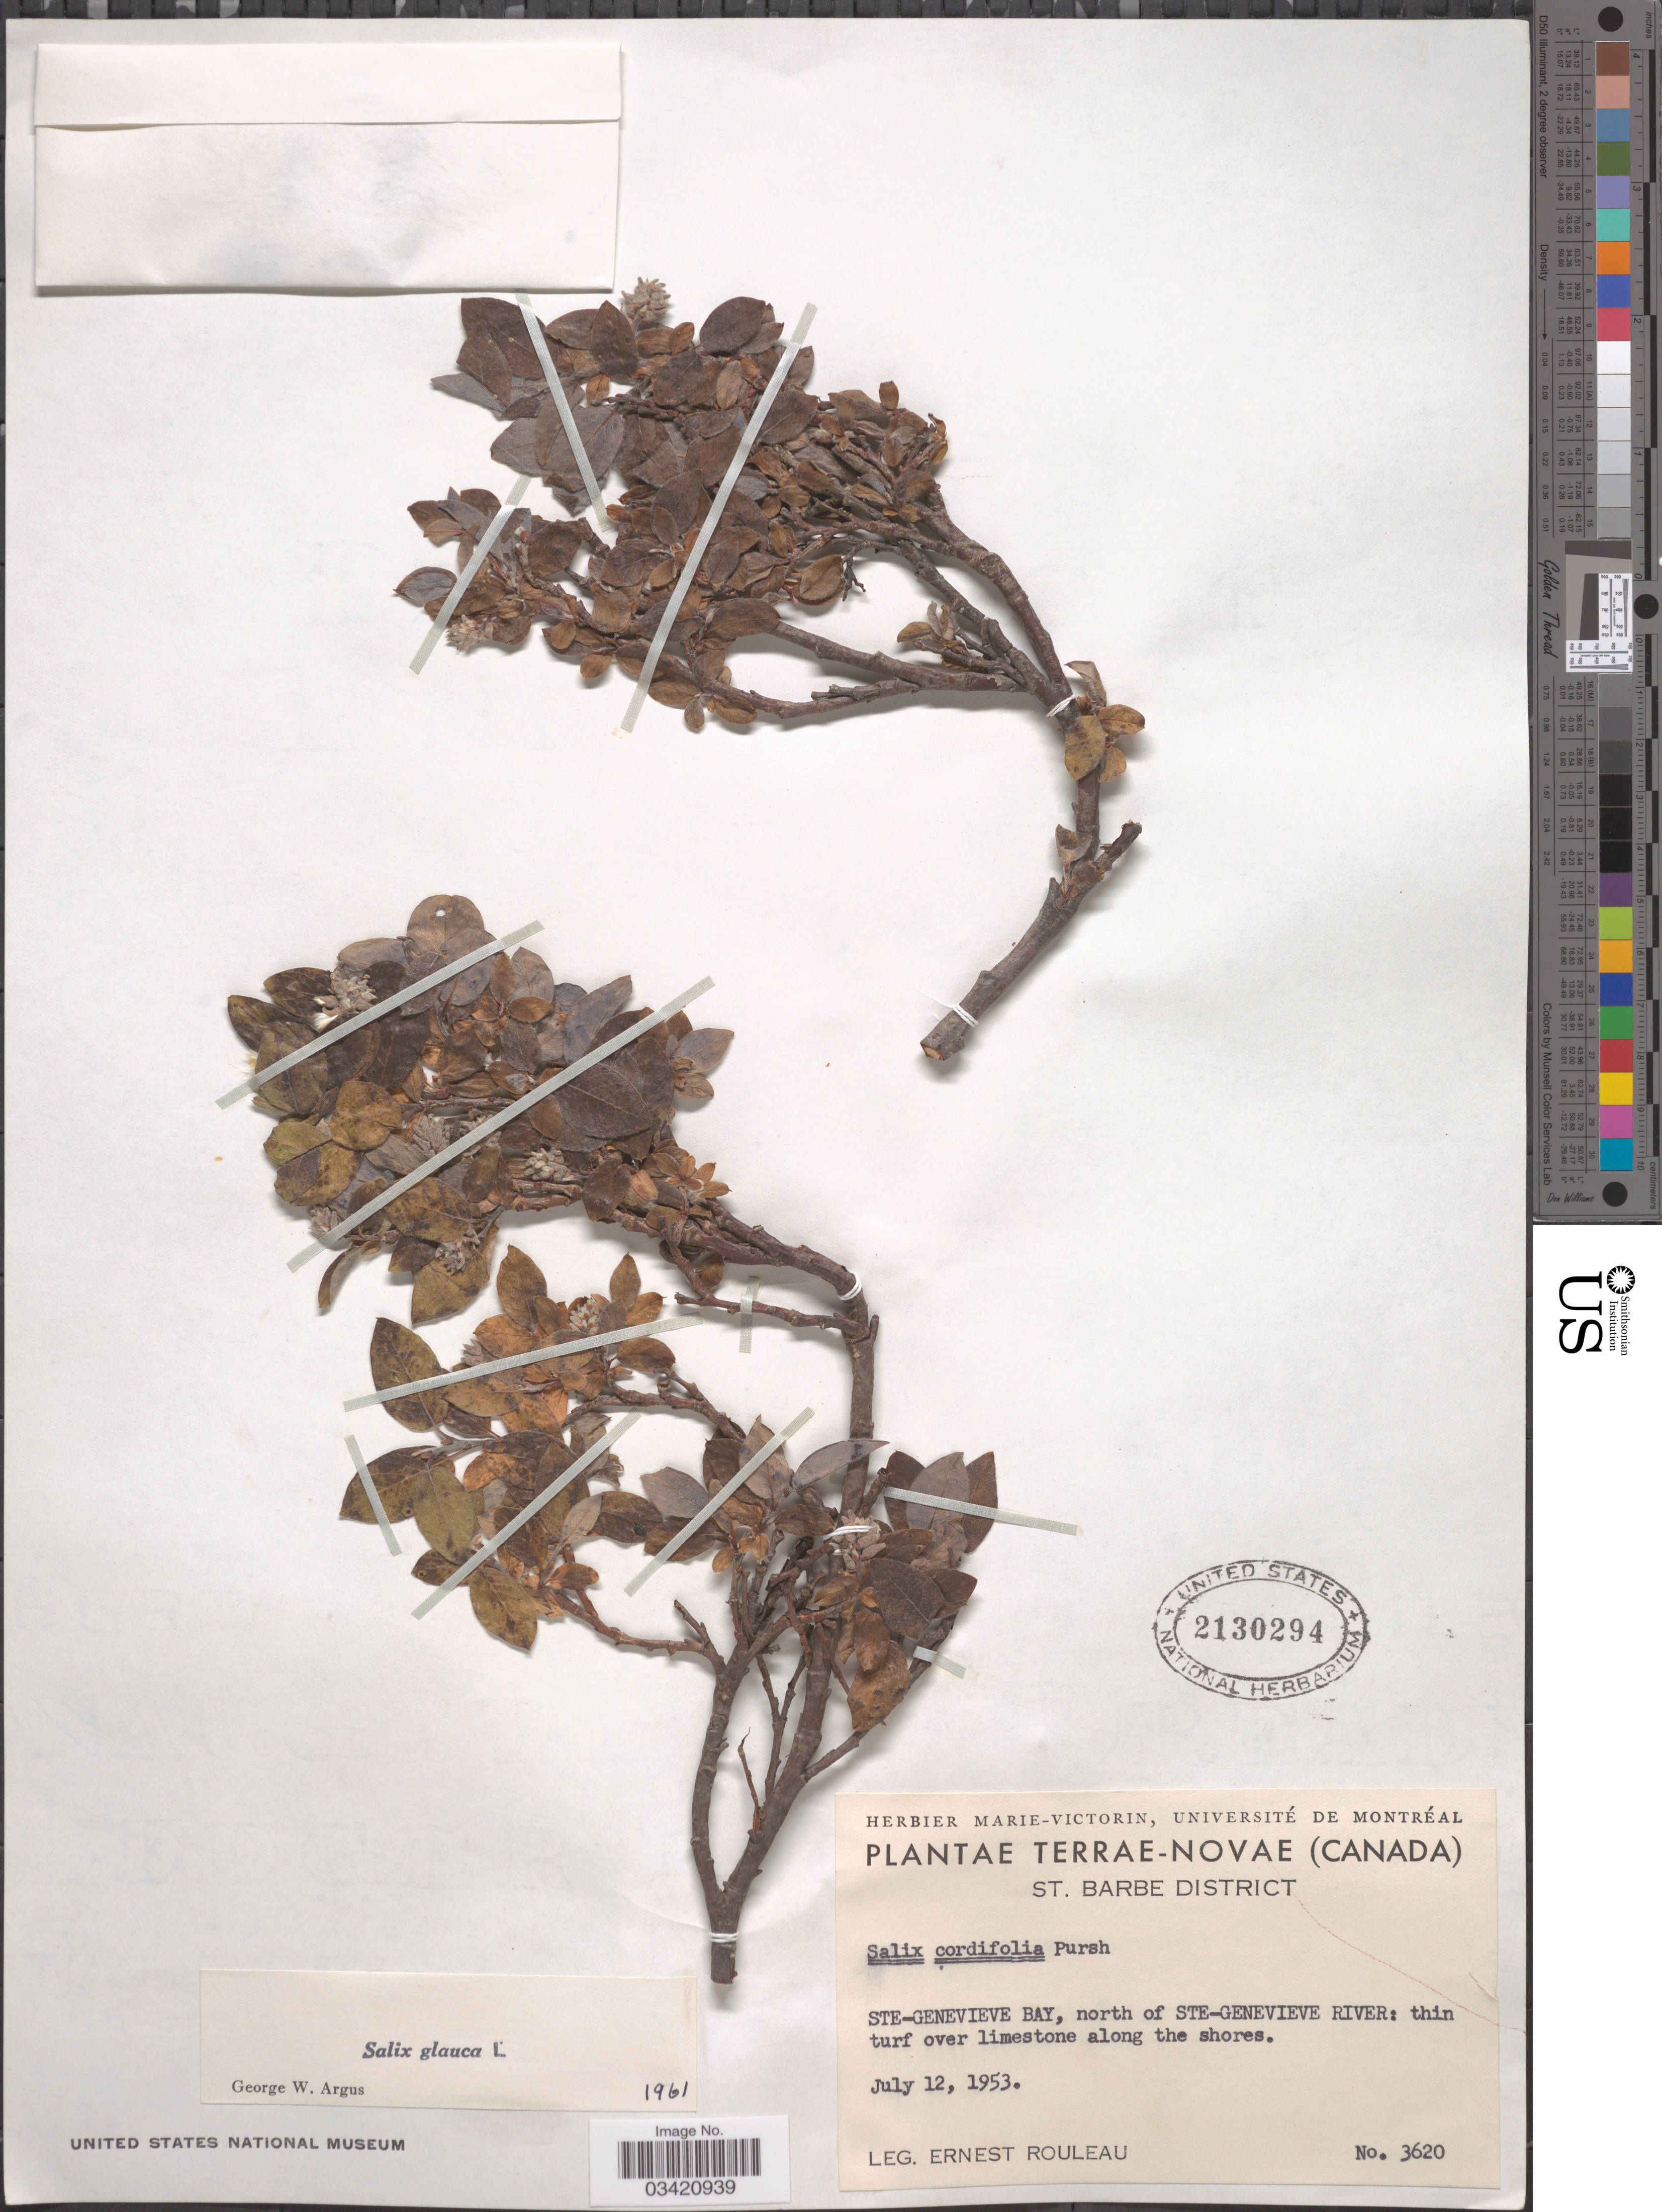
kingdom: Plantae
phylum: Tracheophyta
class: Magnoliopsida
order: Malpighiales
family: Salicaceae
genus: Salix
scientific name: Salix glauca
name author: L.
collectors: E. Rouleau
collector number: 3620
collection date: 1953-07-12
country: Canada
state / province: Newfoundland and Labrador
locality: Terrae-Novae. St. Barbe District. Ste-Genevieve Bay, north of STE-Genevieve River: thin turf over limestone along the shores.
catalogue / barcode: US 2130294